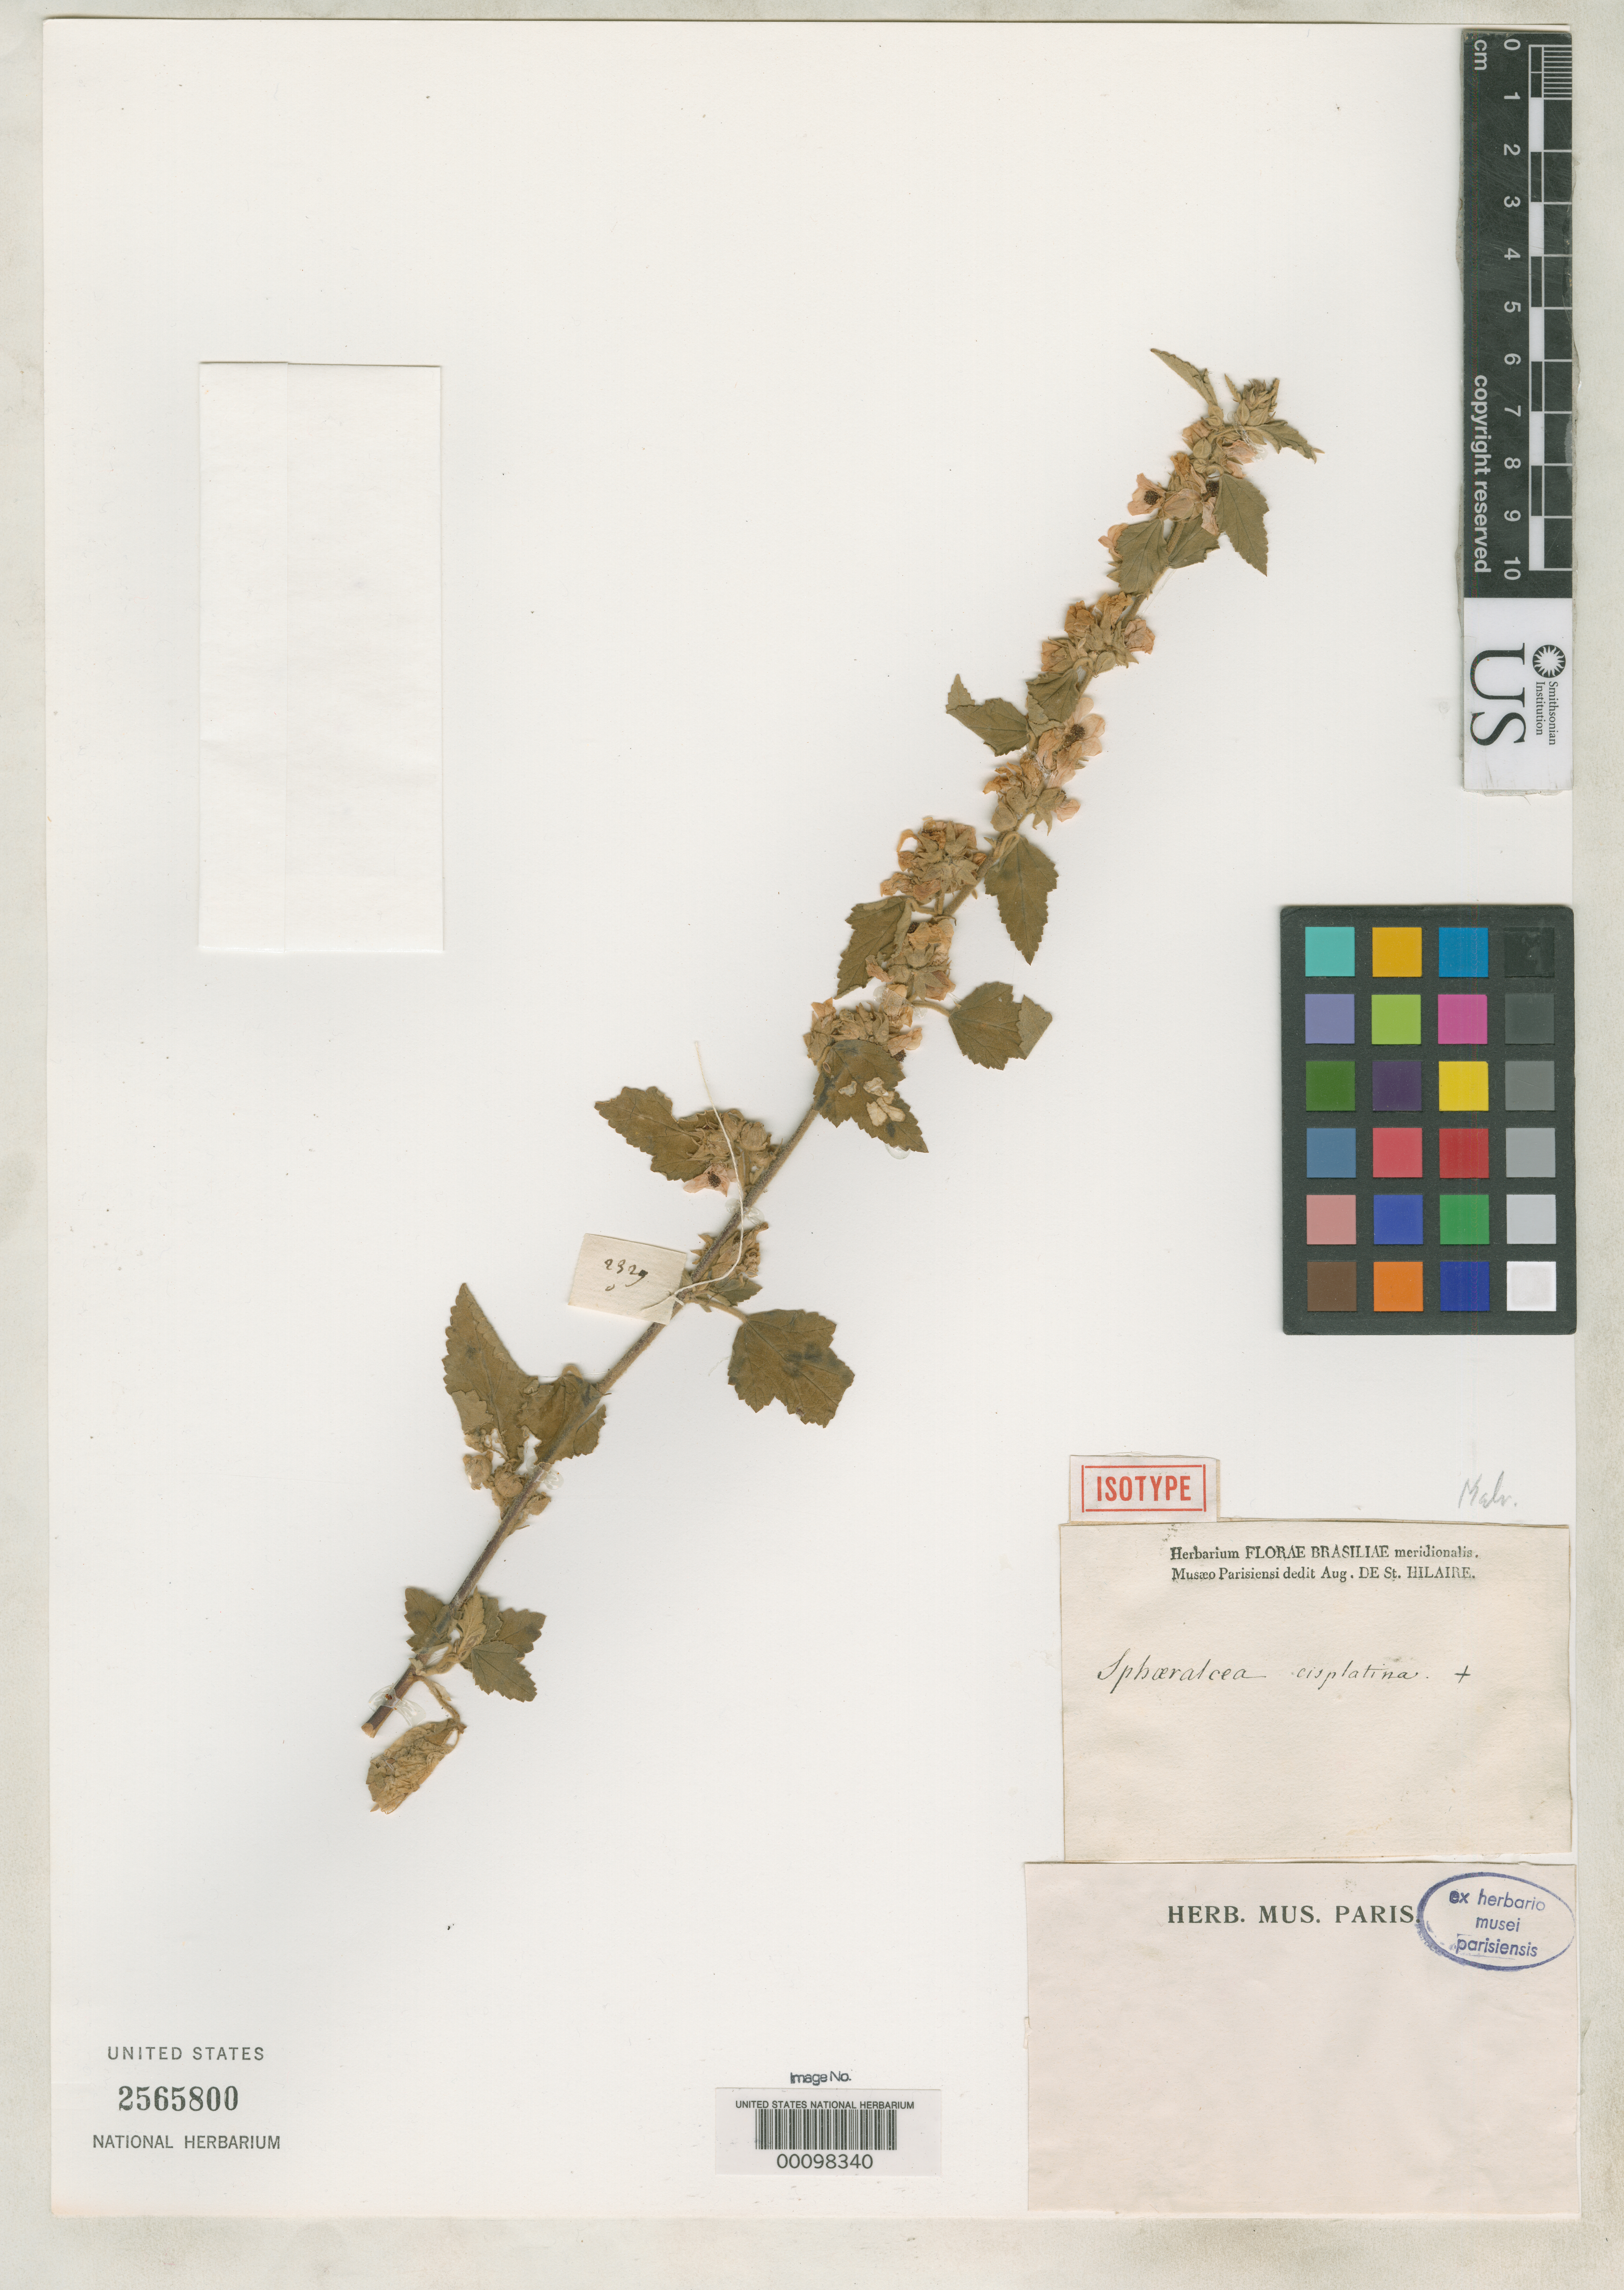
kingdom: Plantae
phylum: Tracheophyta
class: Magnoliopsida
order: Malvales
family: Malvaceae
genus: Sphaeralcea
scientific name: Sphaeralcea cisplatina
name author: A. St.-Hil.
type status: Isotype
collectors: A. F. C. P. de Saint-Hilaire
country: Brazil / Uruguay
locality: "Cisplatina".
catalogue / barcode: US 2565800